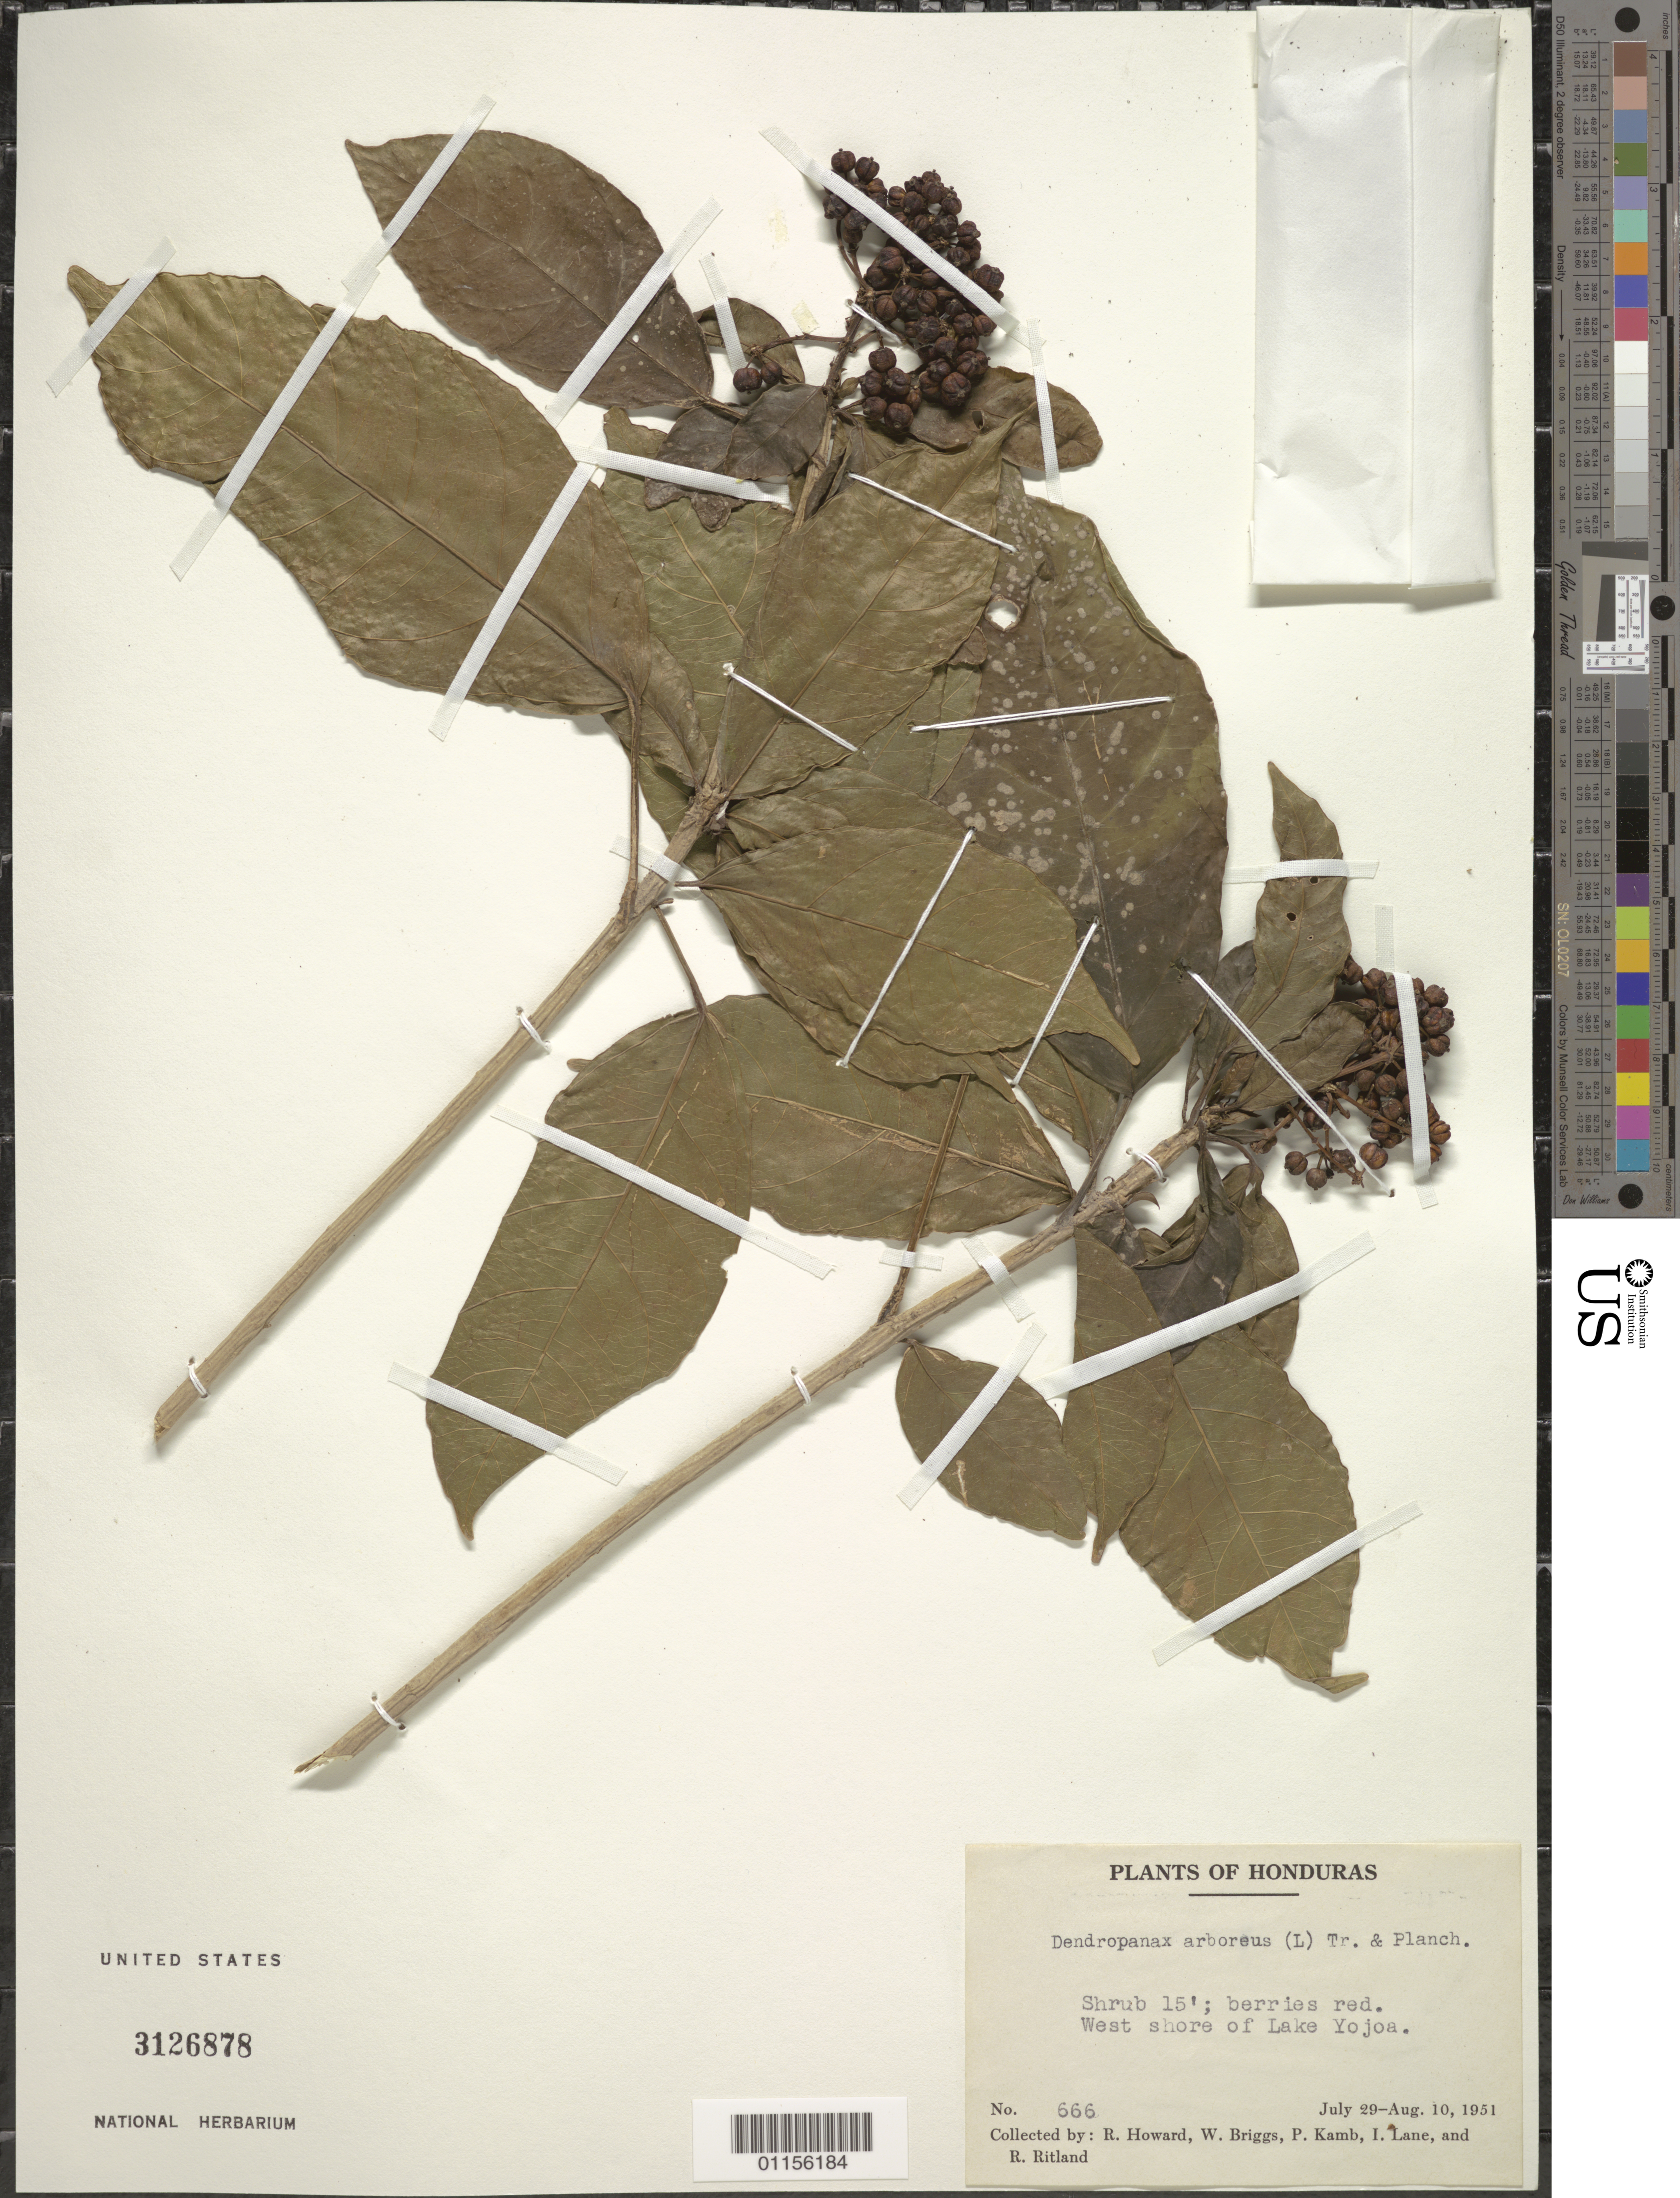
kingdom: Plantae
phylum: Tracheophyta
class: Magnoliopsida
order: Apiales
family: Araliaceae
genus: Dendropanax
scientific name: Dendropanax arboreus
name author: (L.) Decne. & Planch.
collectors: R. Howard, W. Briggs, P. Kamb, I. Lane & R. Ritland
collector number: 666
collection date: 1951-07-29/1951-08-10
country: Honduras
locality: W shore of Lake Yojoa.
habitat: Shrub.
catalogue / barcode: US 3126878